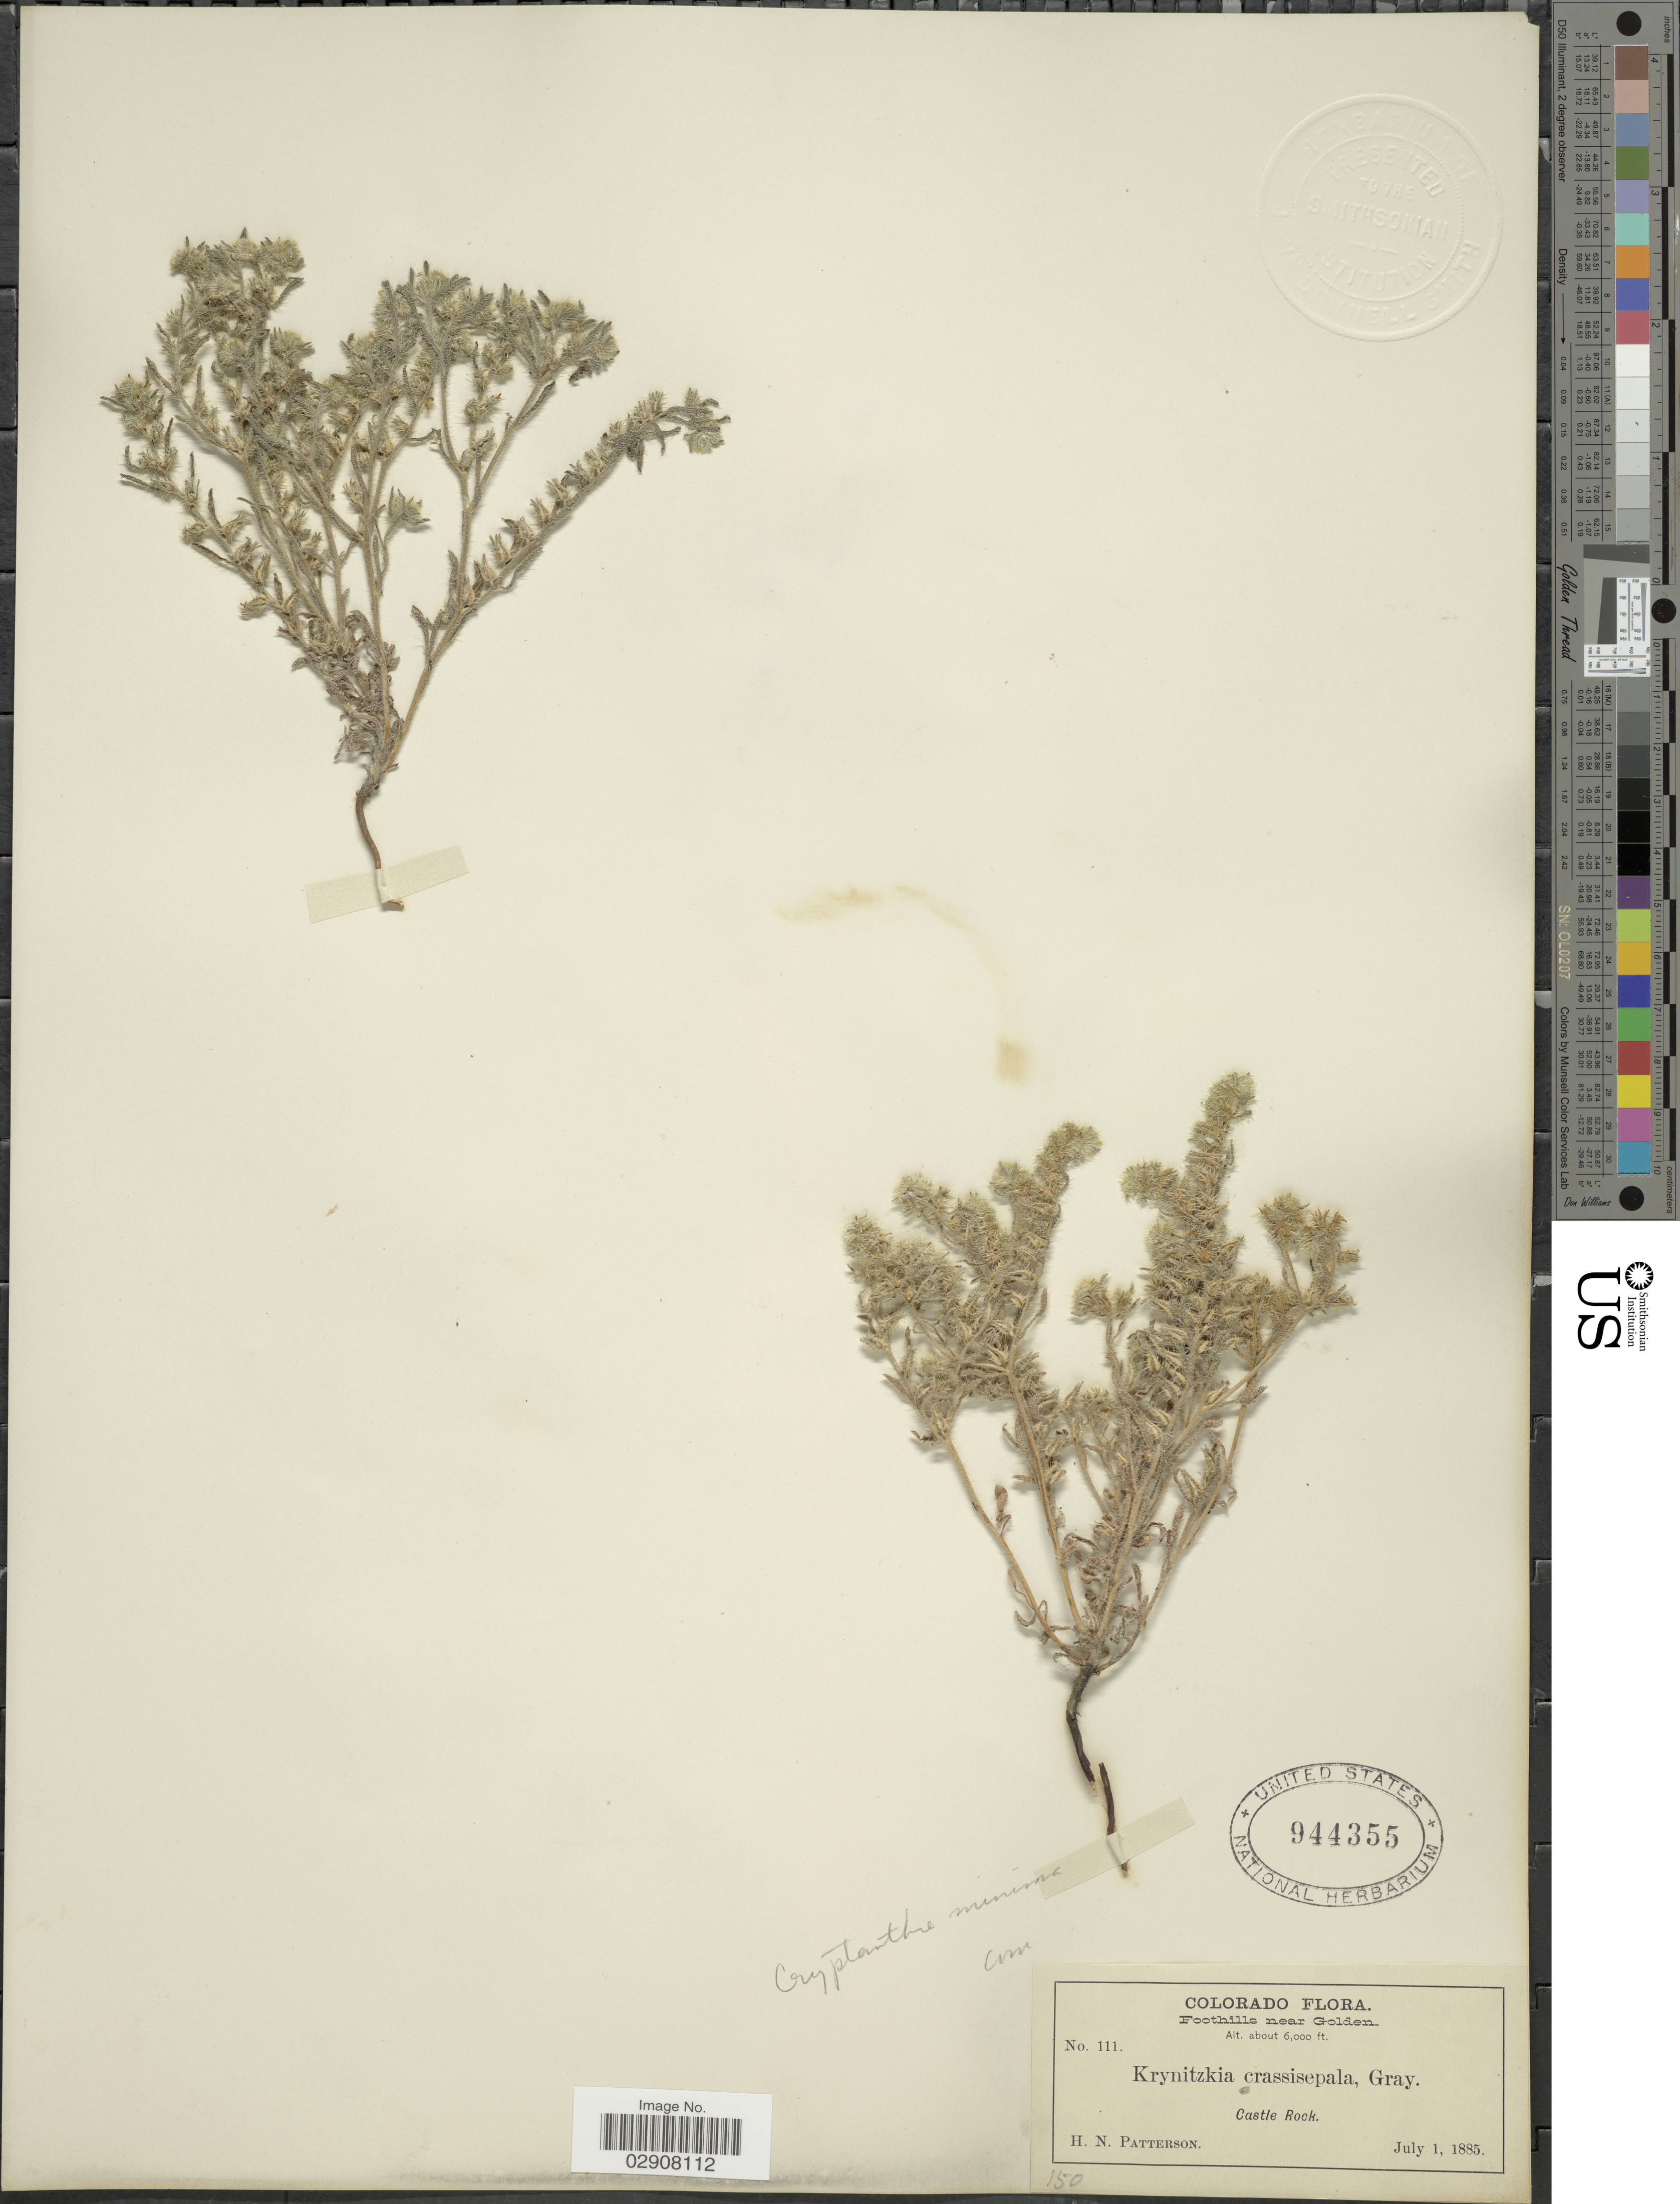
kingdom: Plantae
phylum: Tracheophyta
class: Magnoliopsida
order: Boraginales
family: Boraginaceae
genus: Cryptantha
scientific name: Cryptantha minima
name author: Rydb.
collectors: H. N. Patterson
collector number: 111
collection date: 1885-07-01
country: United States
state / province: Colorado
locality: Foothills near Golden, Castle Rock.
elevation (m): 1829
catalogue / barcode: US 944355